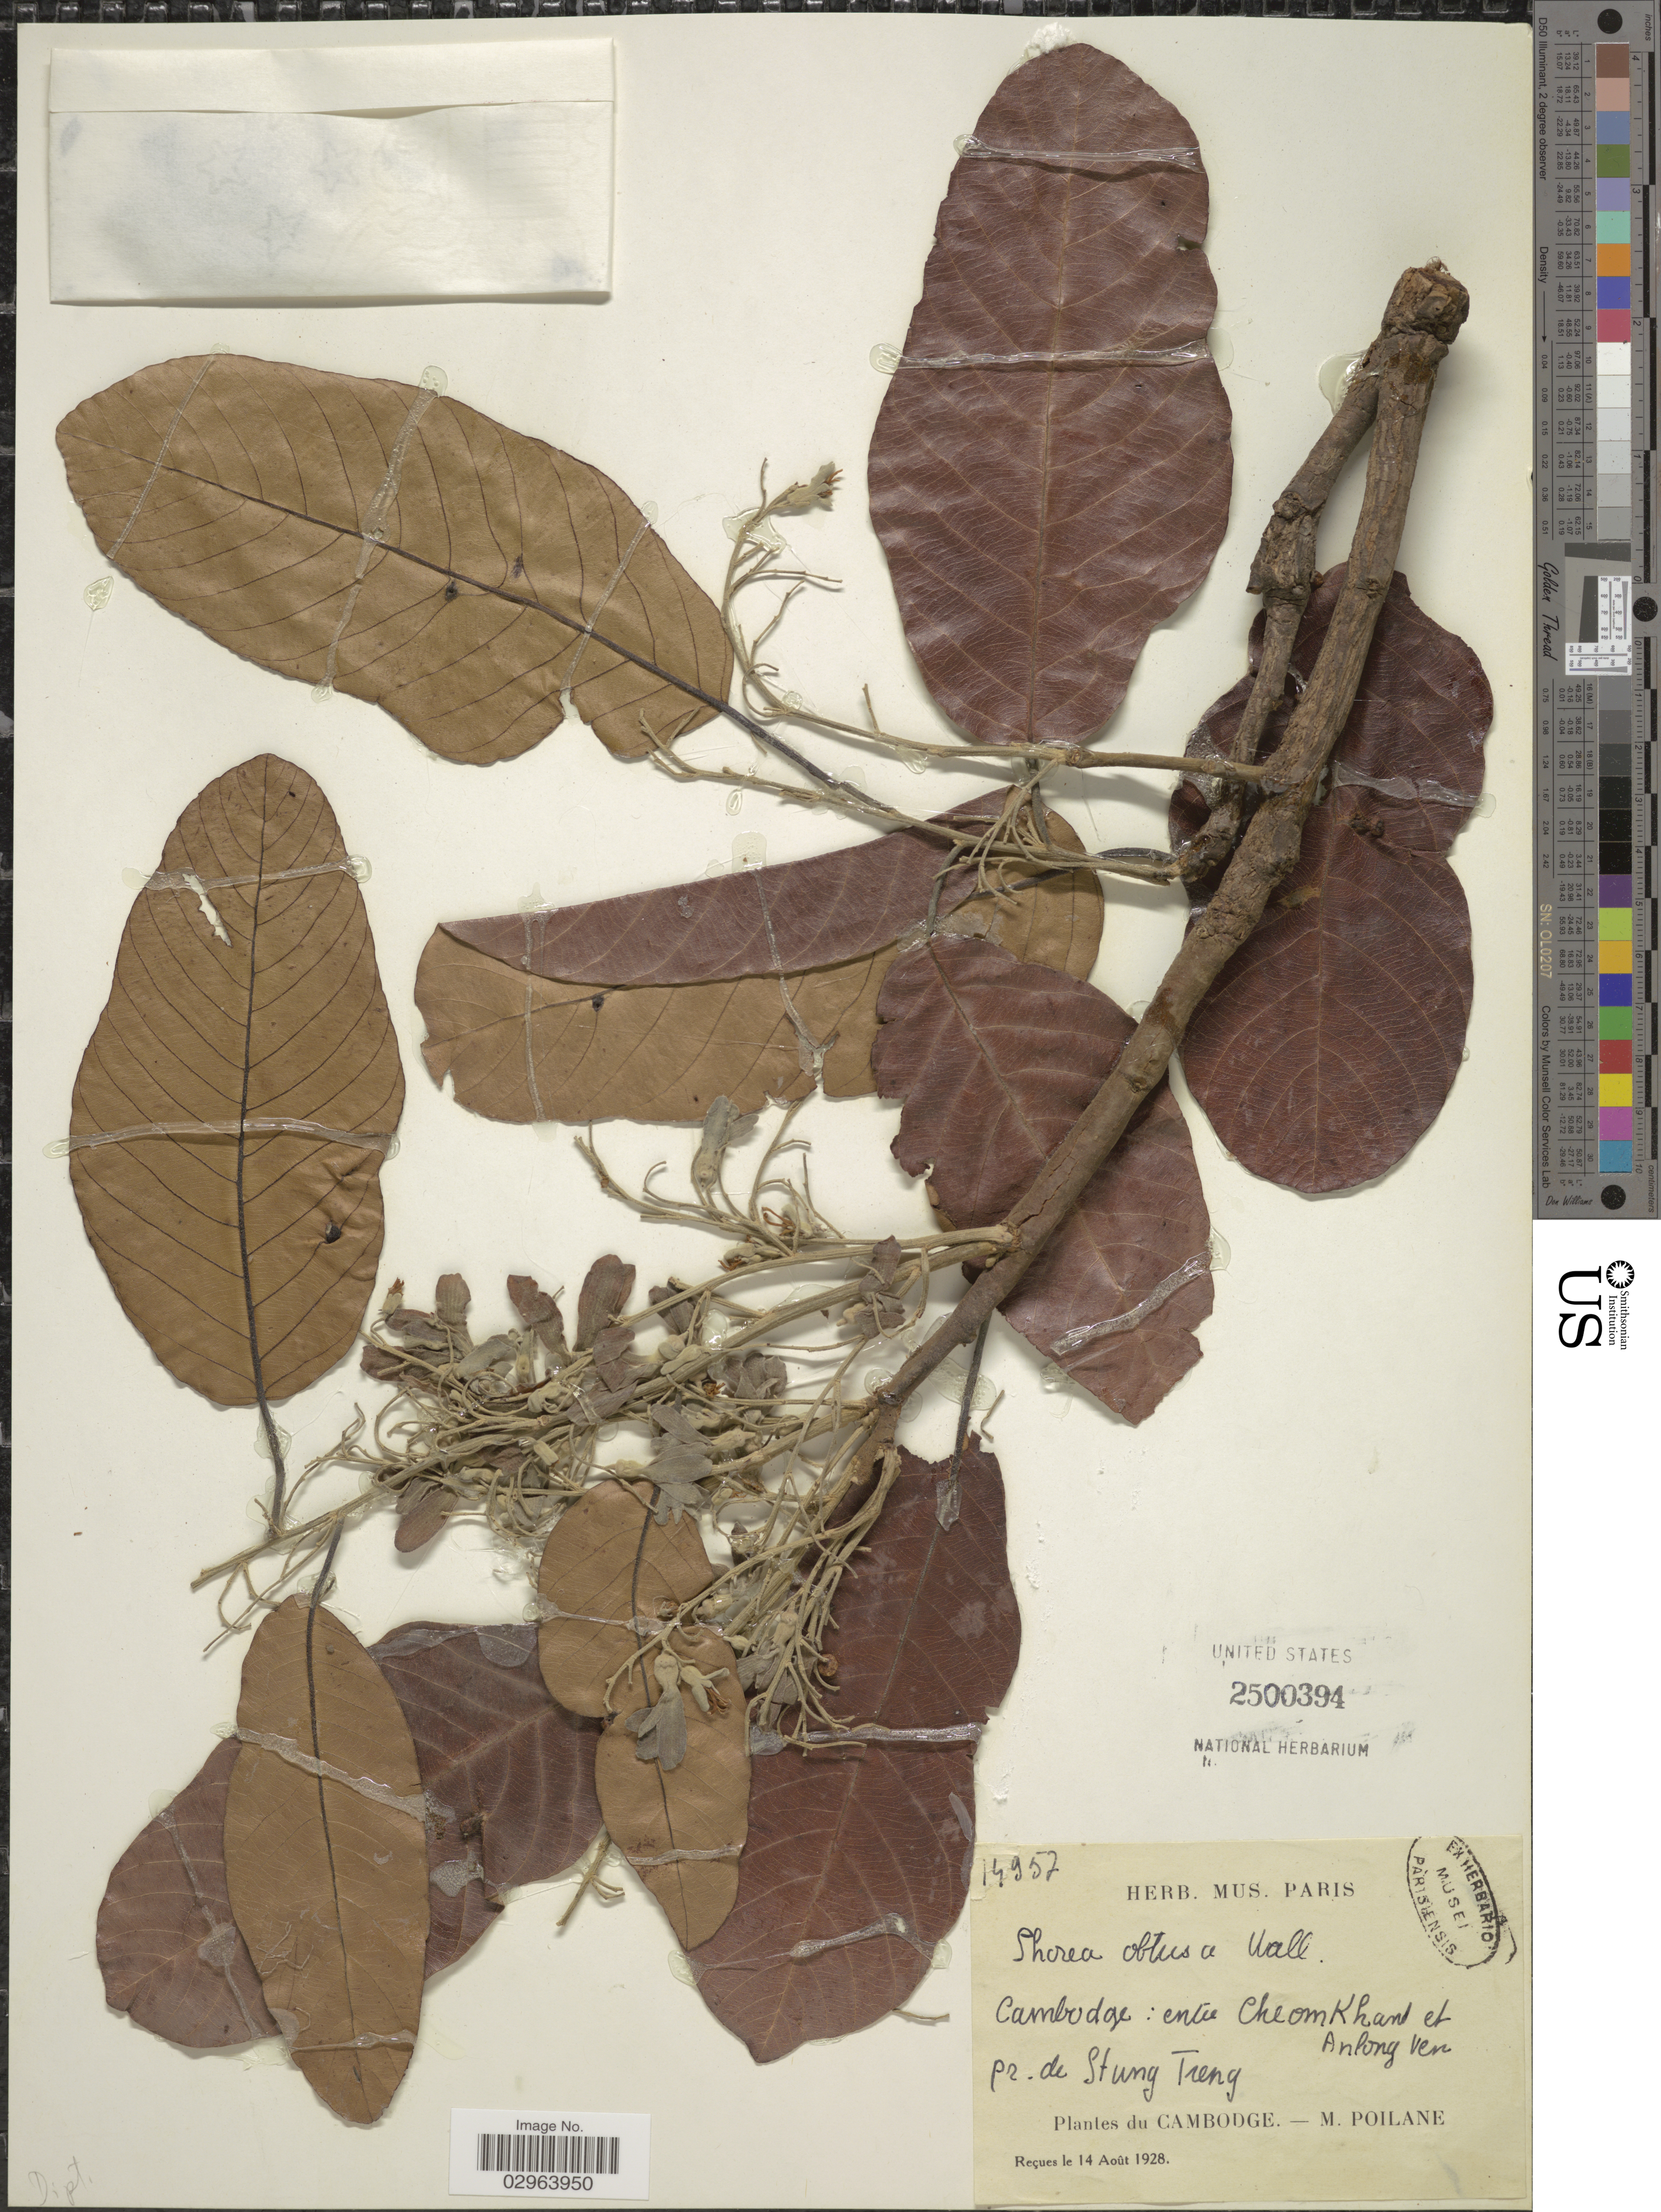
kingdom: Plantae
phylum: Tracheophyta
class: Magnoliopsida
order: Malvales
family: Dipterocarpaceae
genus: Shorea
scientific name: Shorea obtusa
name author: Wall.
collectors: M. Poilane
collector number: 14957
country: Cambodia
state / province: Stung Treng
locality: Cambodge: entre CheomKhand et Anlong Ven pr. de Stung Treng.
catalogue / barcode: US 2500394